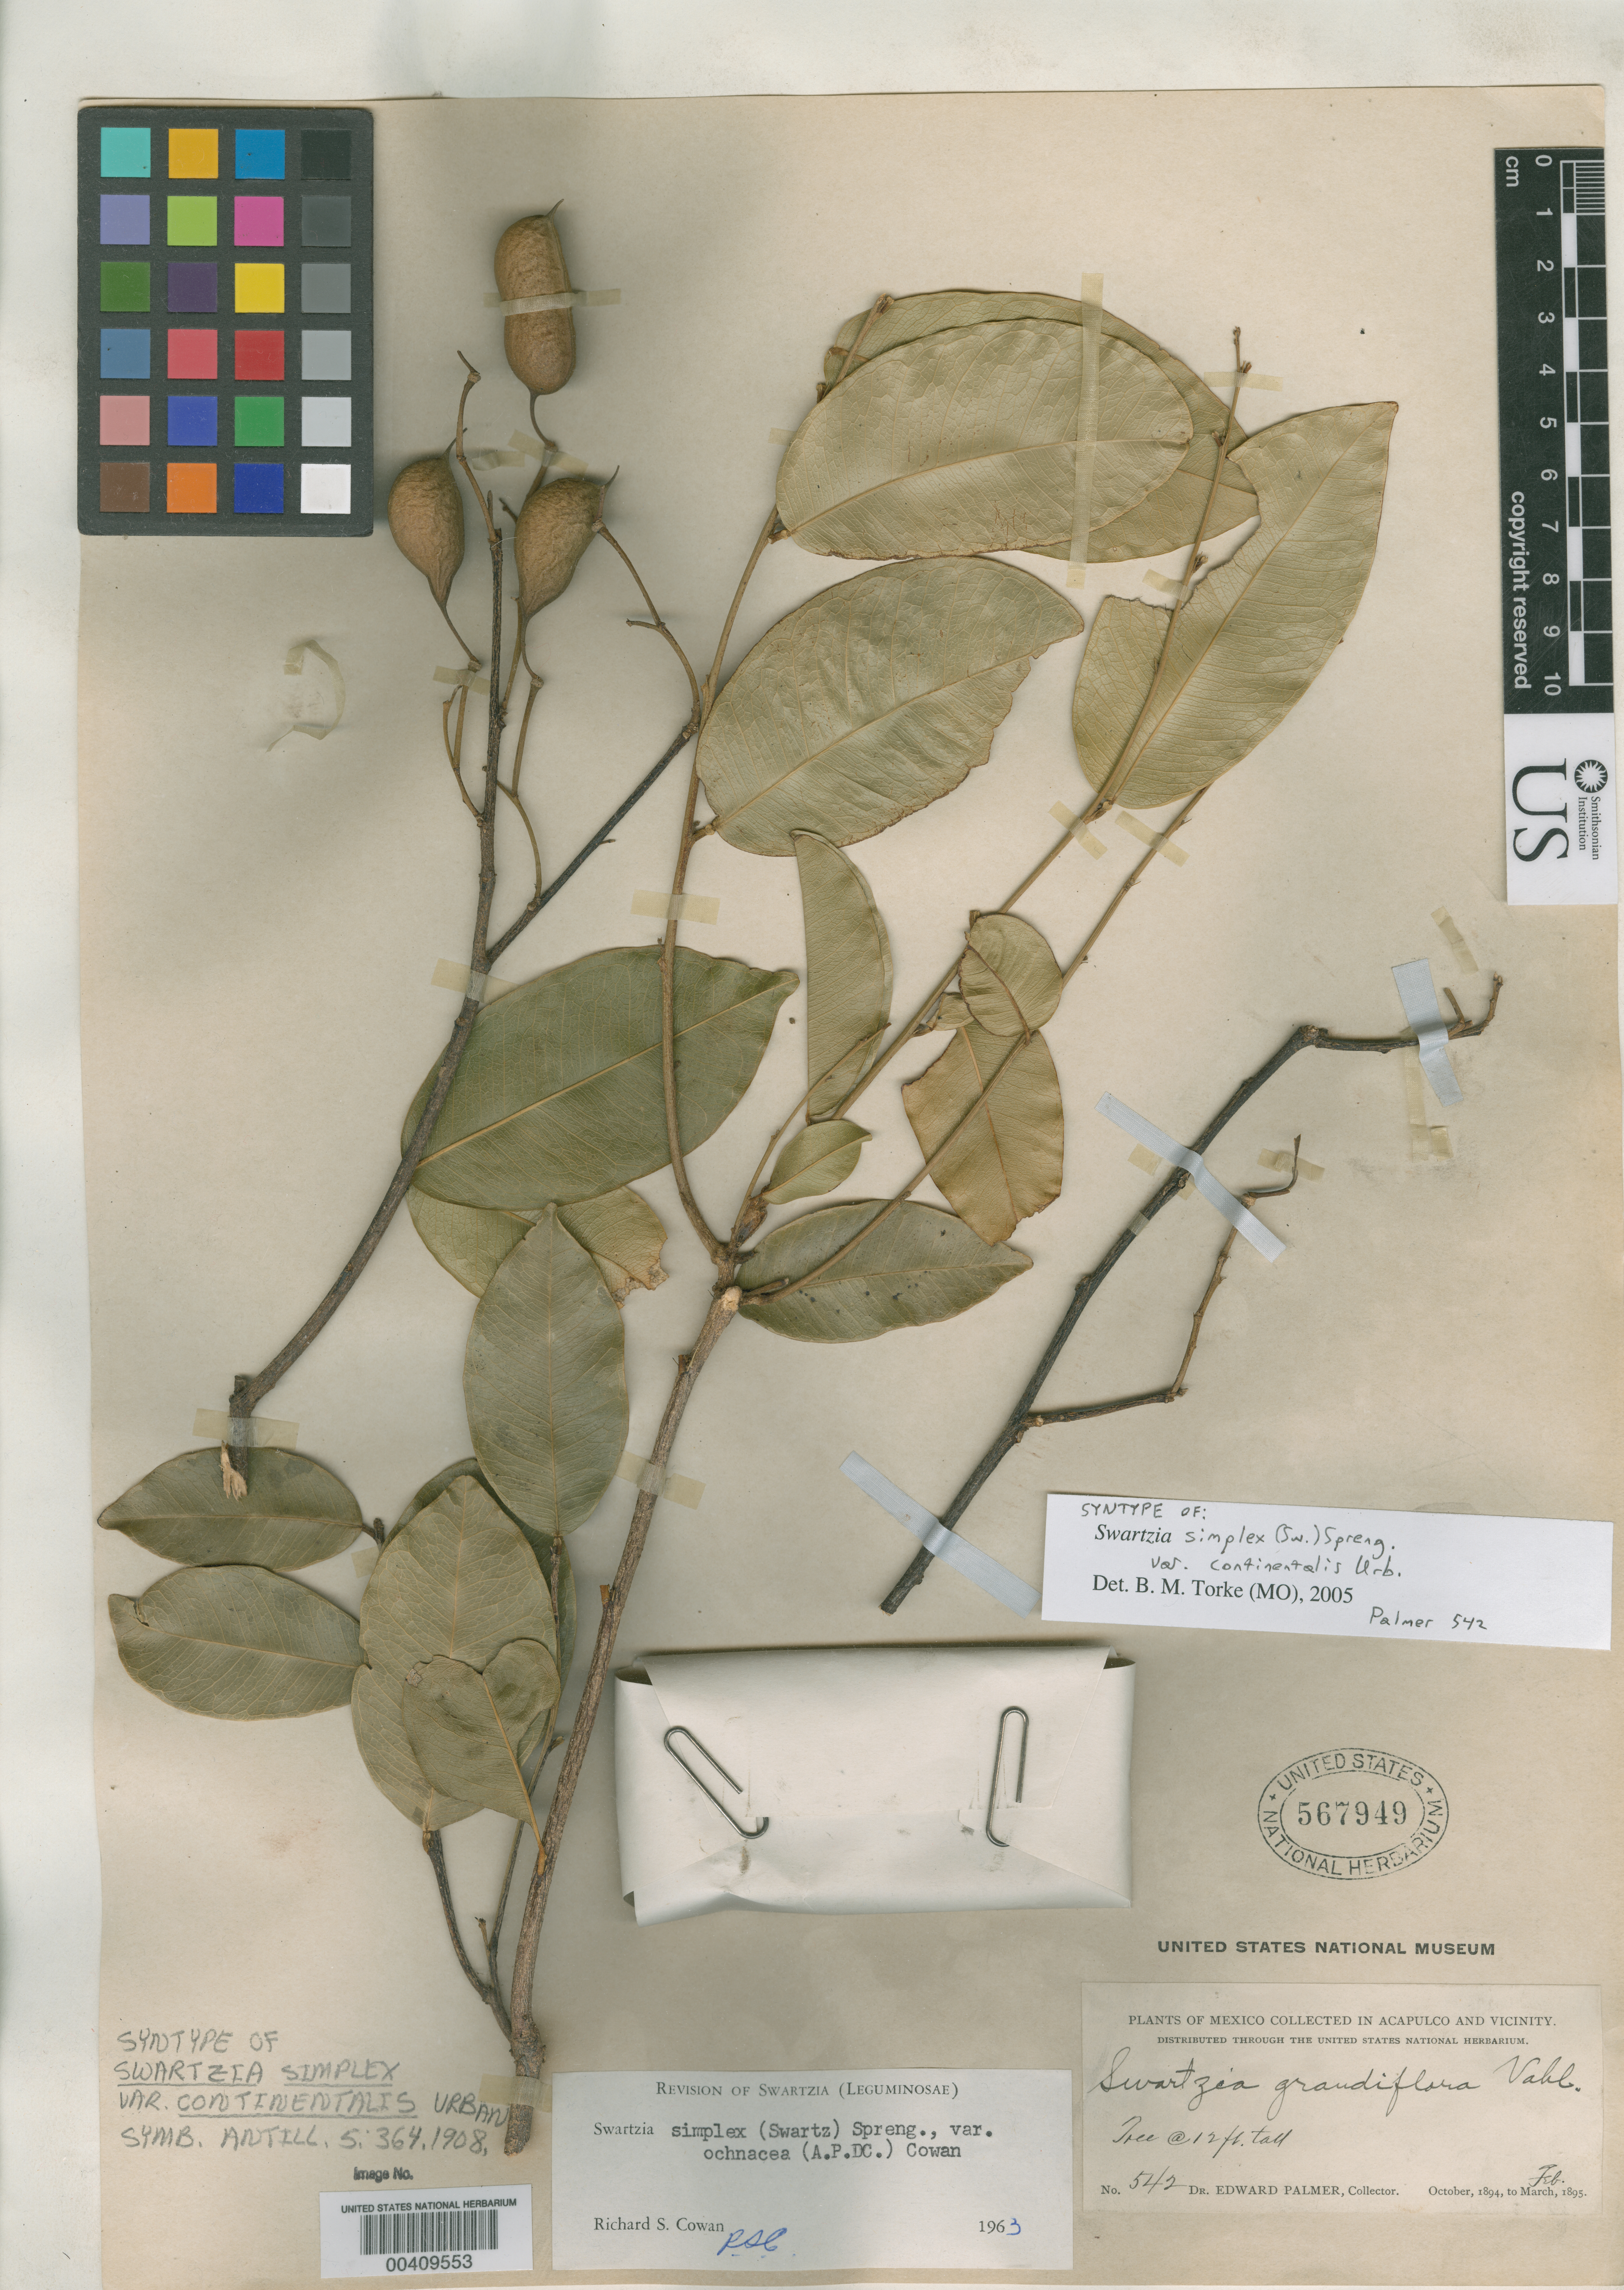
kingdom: Plantae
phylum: Tracheophyta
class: Magnoliopsida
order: Fabales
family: Fabaceae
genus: Swartzia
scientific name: Swartzia simplex var. continentalis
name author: Urb.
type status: Syntype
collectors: E. Palmer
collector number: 542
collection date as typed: Oct 1894 to -- Feb 1895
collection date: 1894-10/1895-02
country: Mexico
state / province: Guerrero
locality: Acapulco & vicinity.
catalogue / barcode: US 567949